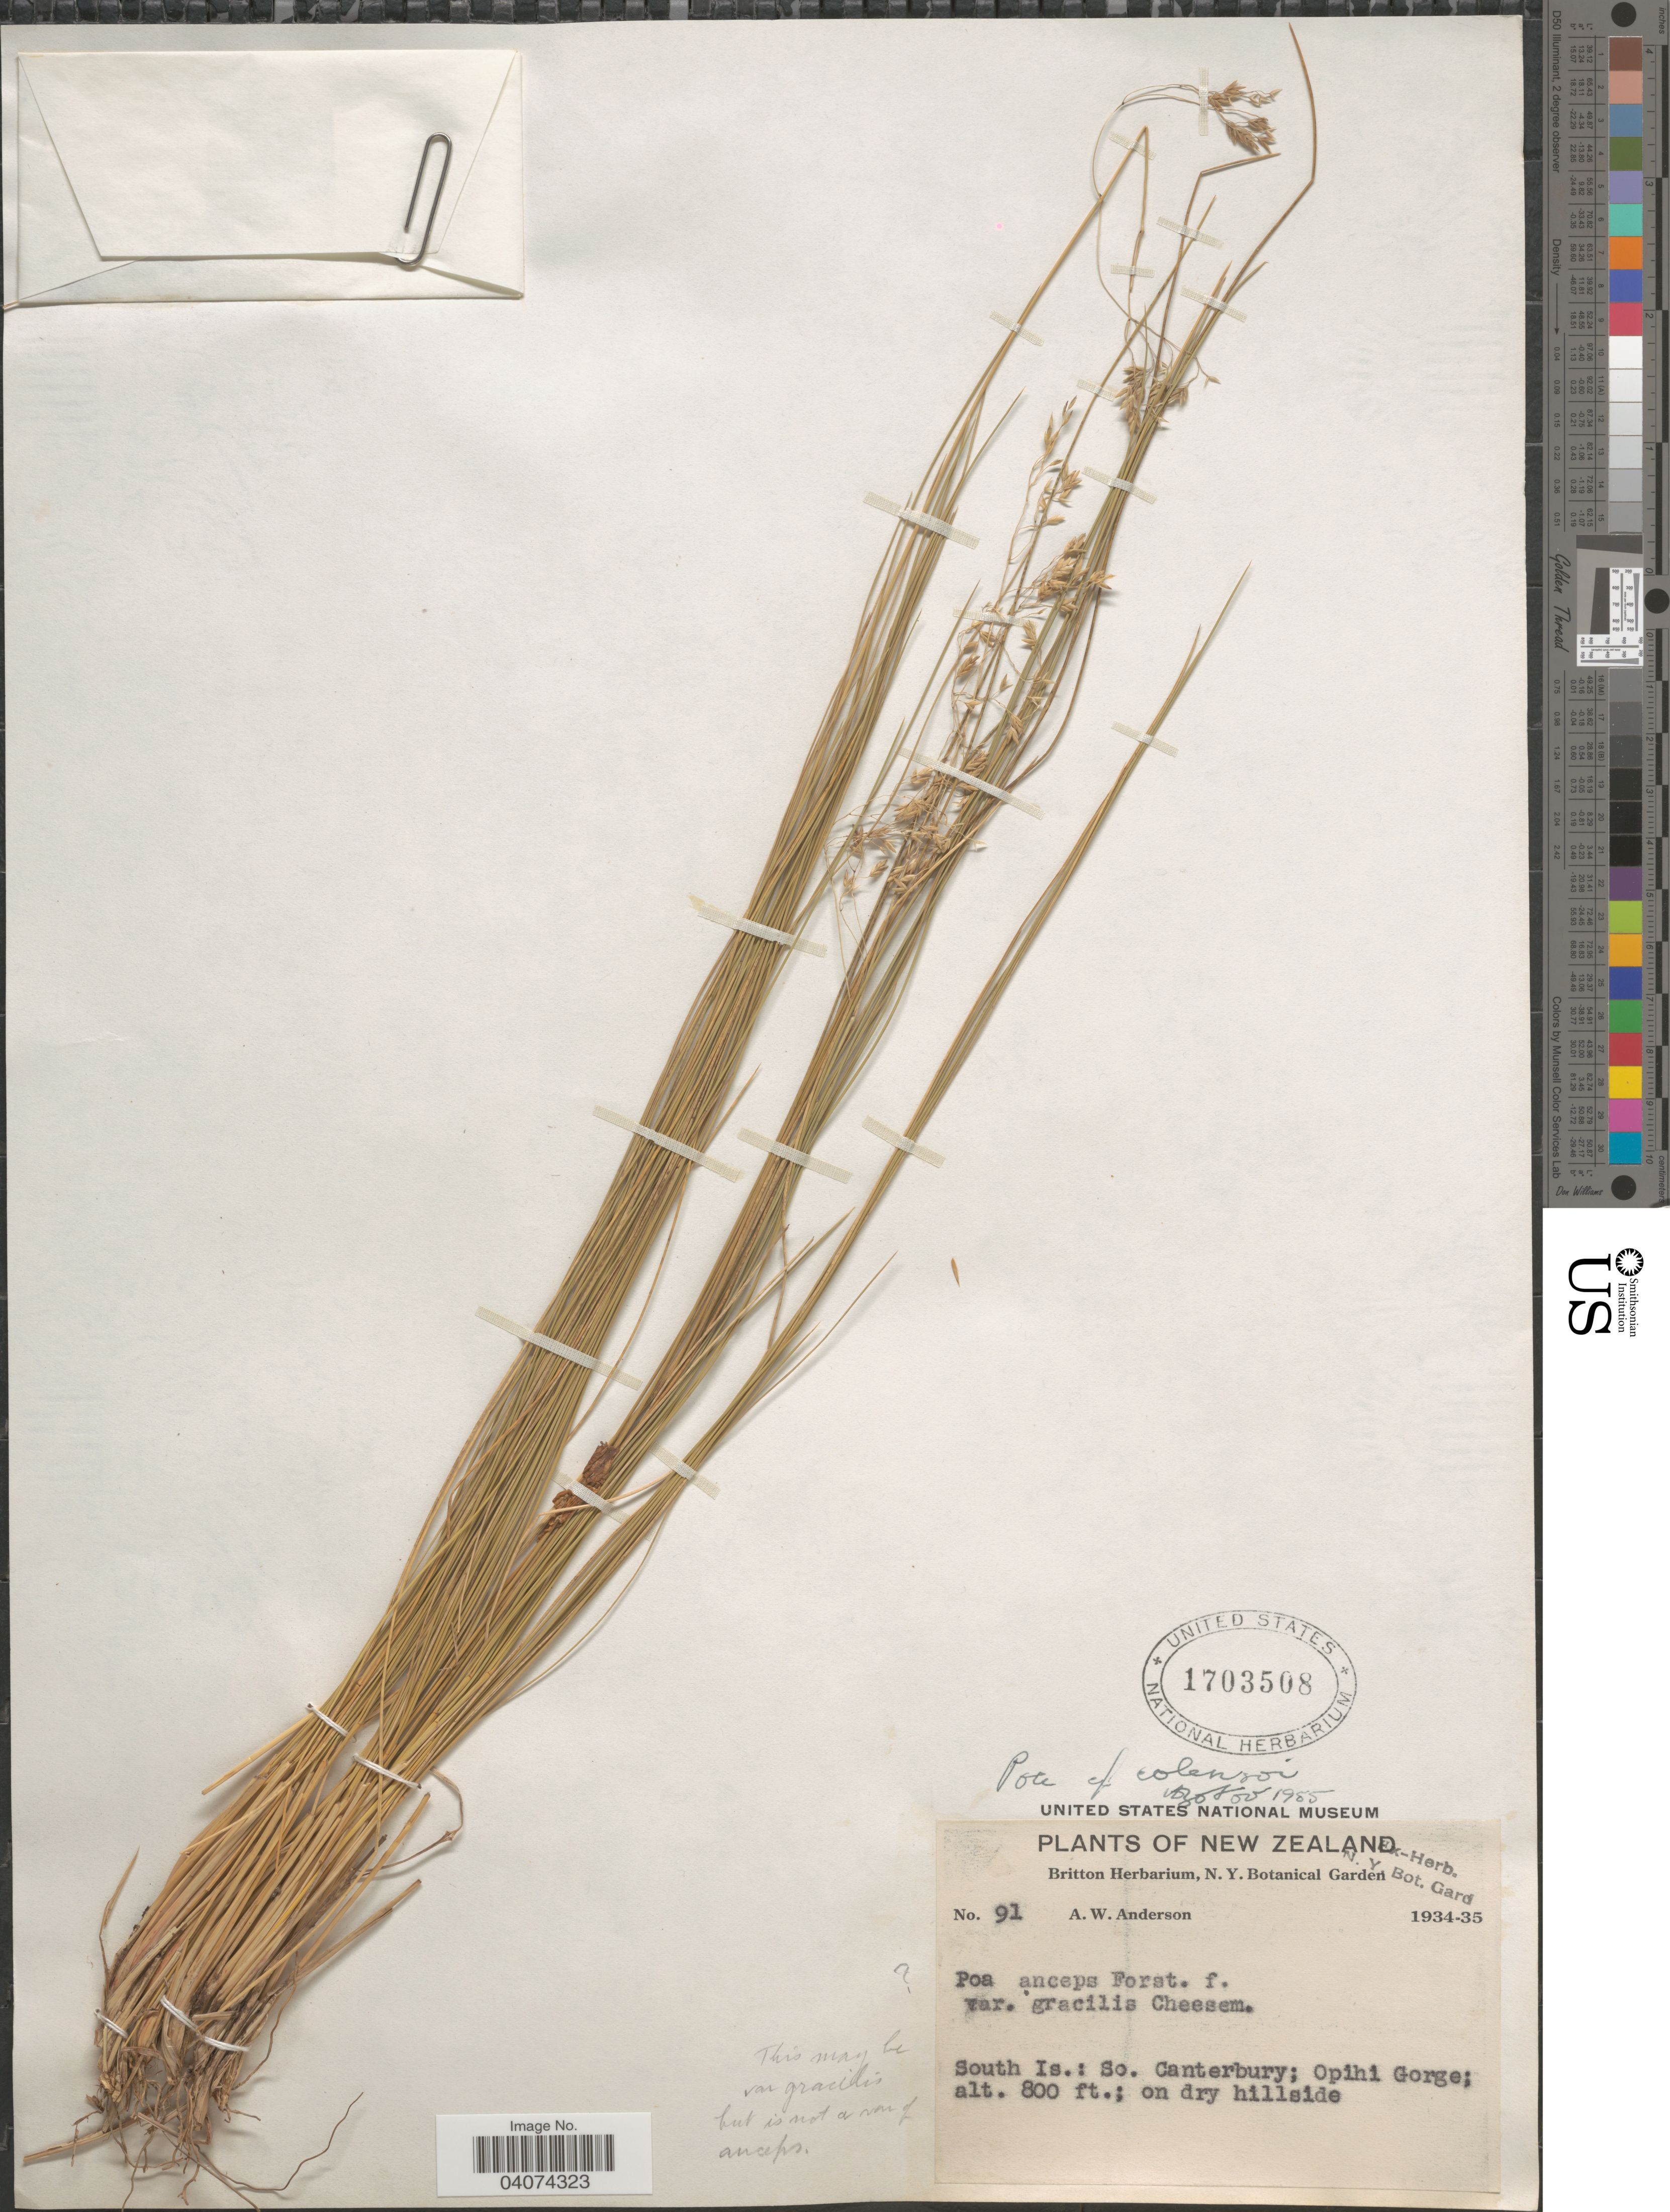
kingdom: Plantae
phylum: Tracheophyta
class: Liliopsida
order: Poales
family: Poaceae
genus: Poa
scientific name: Poa colensoi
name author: Hook. f.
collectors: A. W. Anderson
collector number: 91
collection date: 1934/1935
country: New Zealand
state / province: Canterbury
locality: South Is.: So. Canterbury; Opihi Gorge.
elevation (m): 244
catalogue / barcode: US 1703508